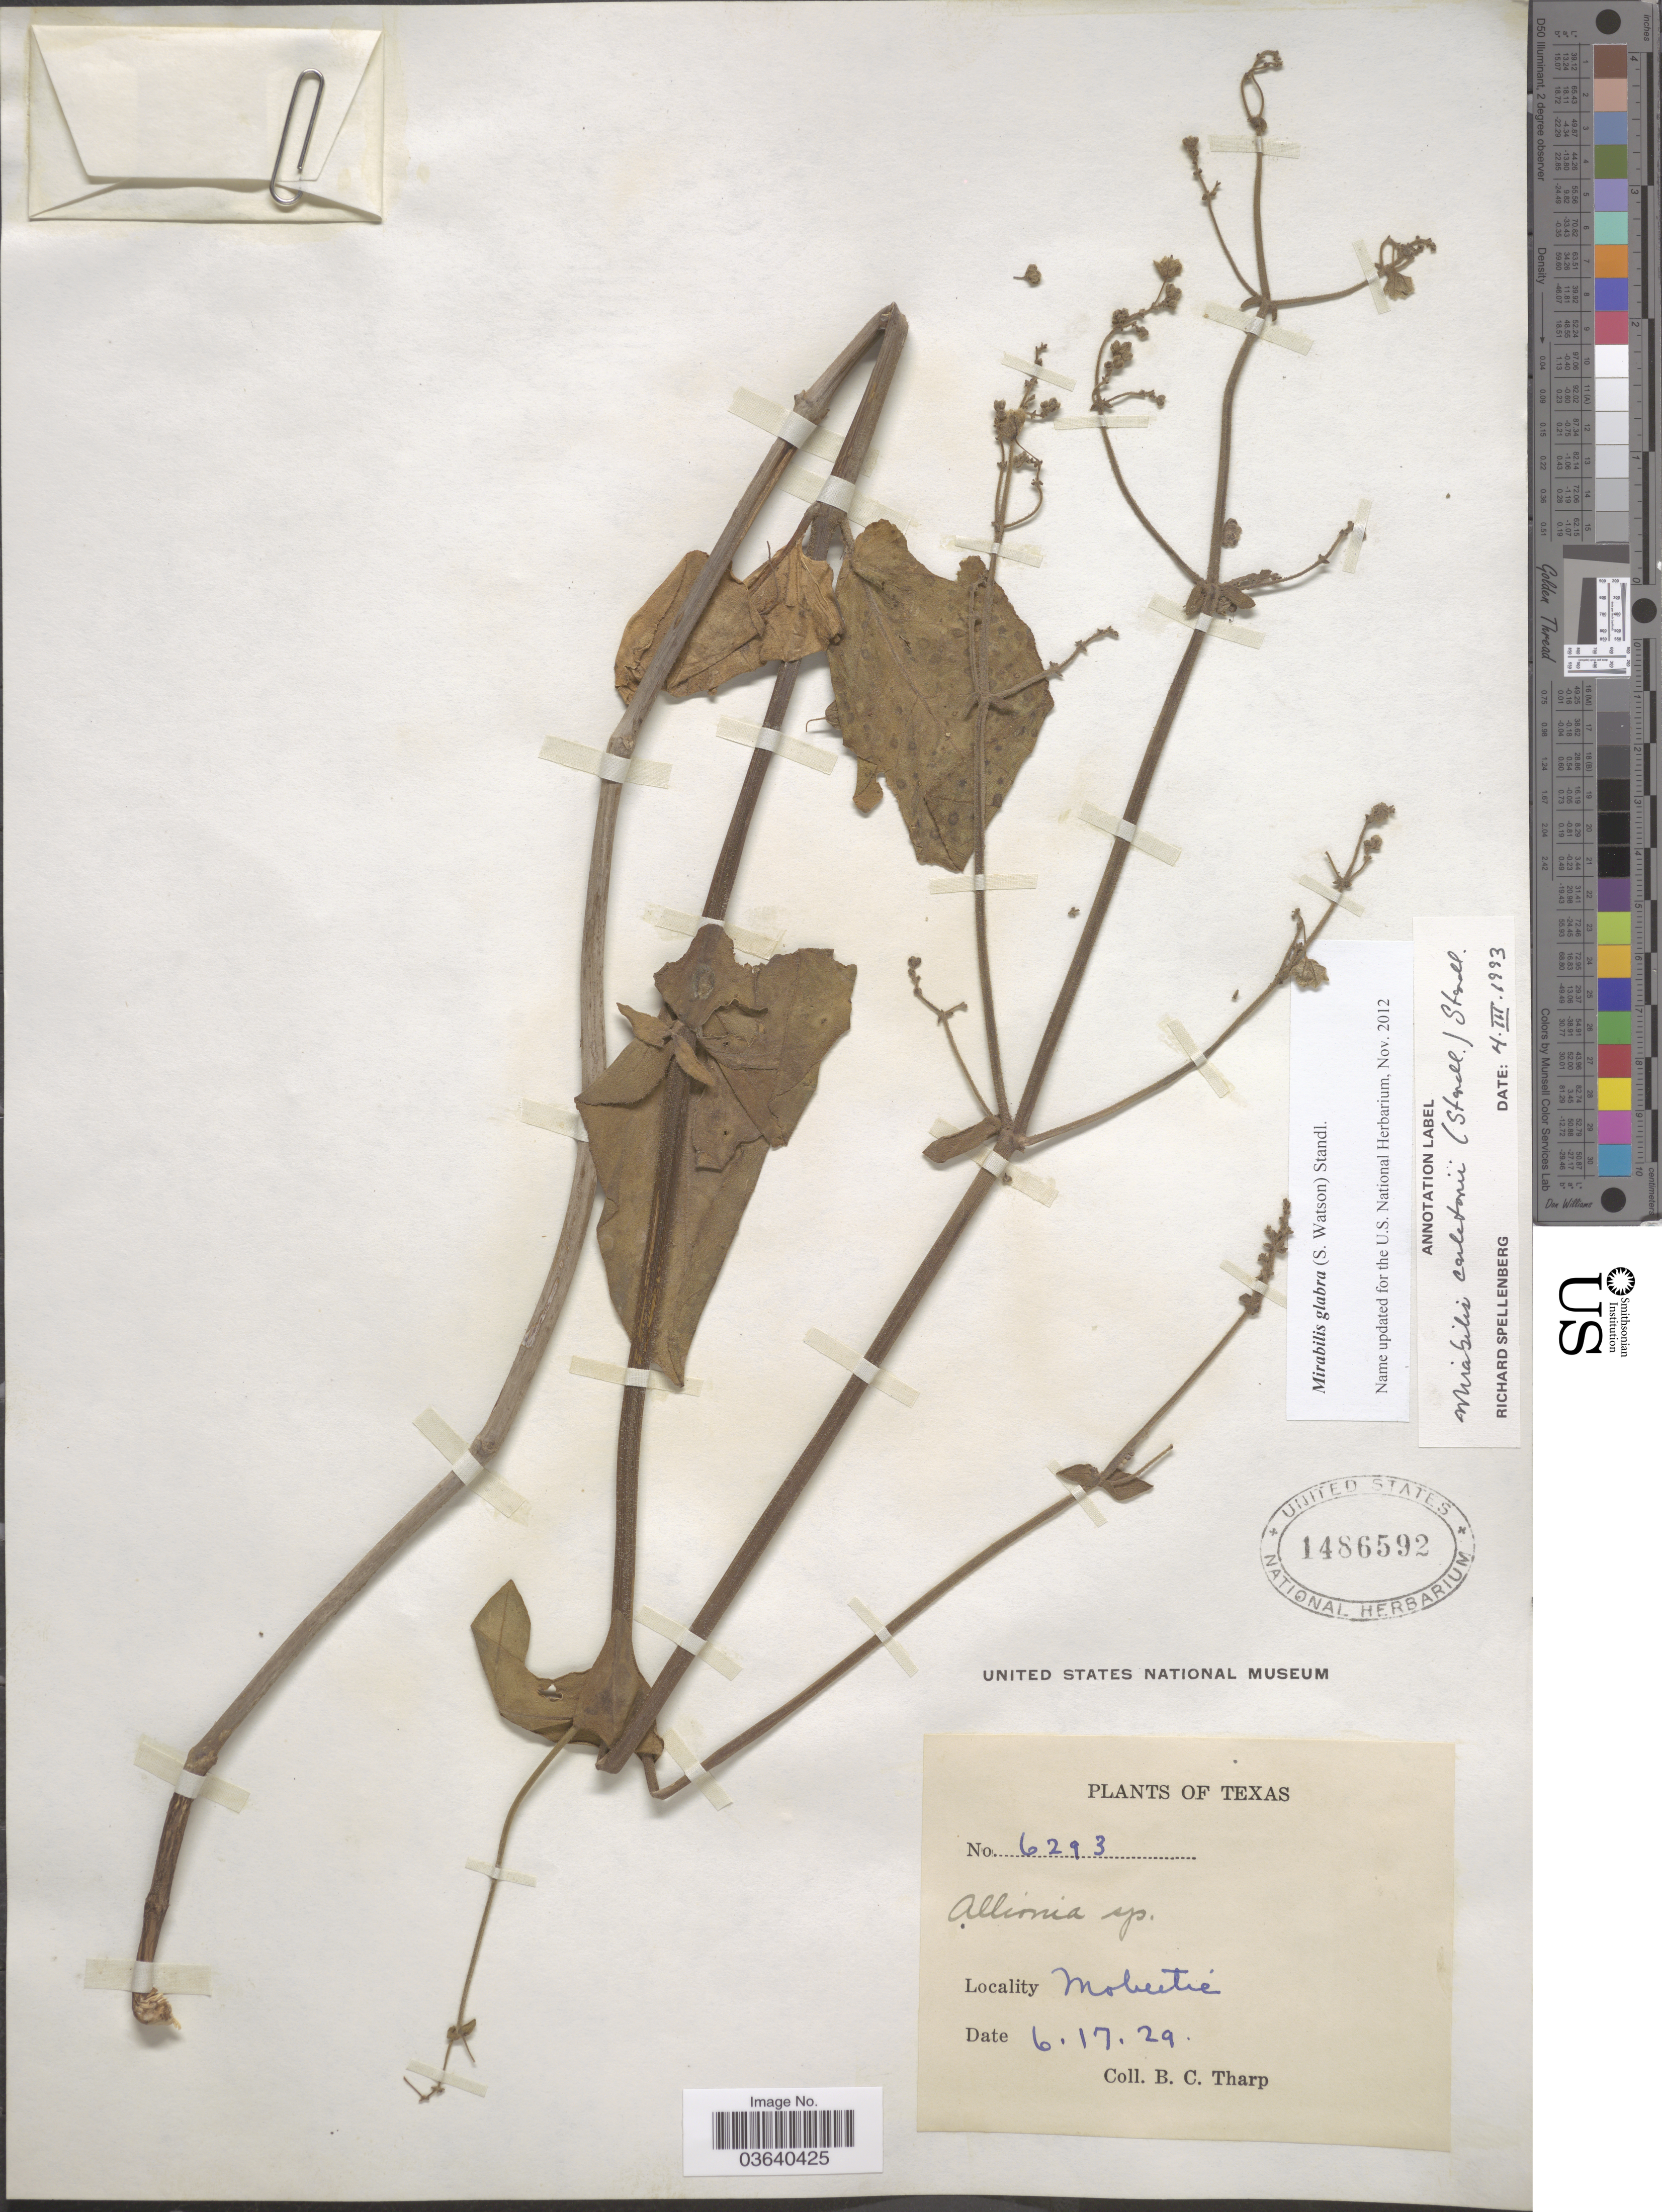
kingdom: Plantae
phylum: Tracheophyta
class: Magnoliopsida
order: Caryophyllales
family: Nyctaginaceae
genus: Mirabilis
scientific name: Mirabilis glabra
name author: (S. Watson) Standl.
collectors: B. C. Tharp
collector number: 6293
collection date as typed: Transcribed d/m/y: 17/6/29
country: United States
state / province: Texas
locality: Mobeetie.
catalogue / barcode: US 1486592